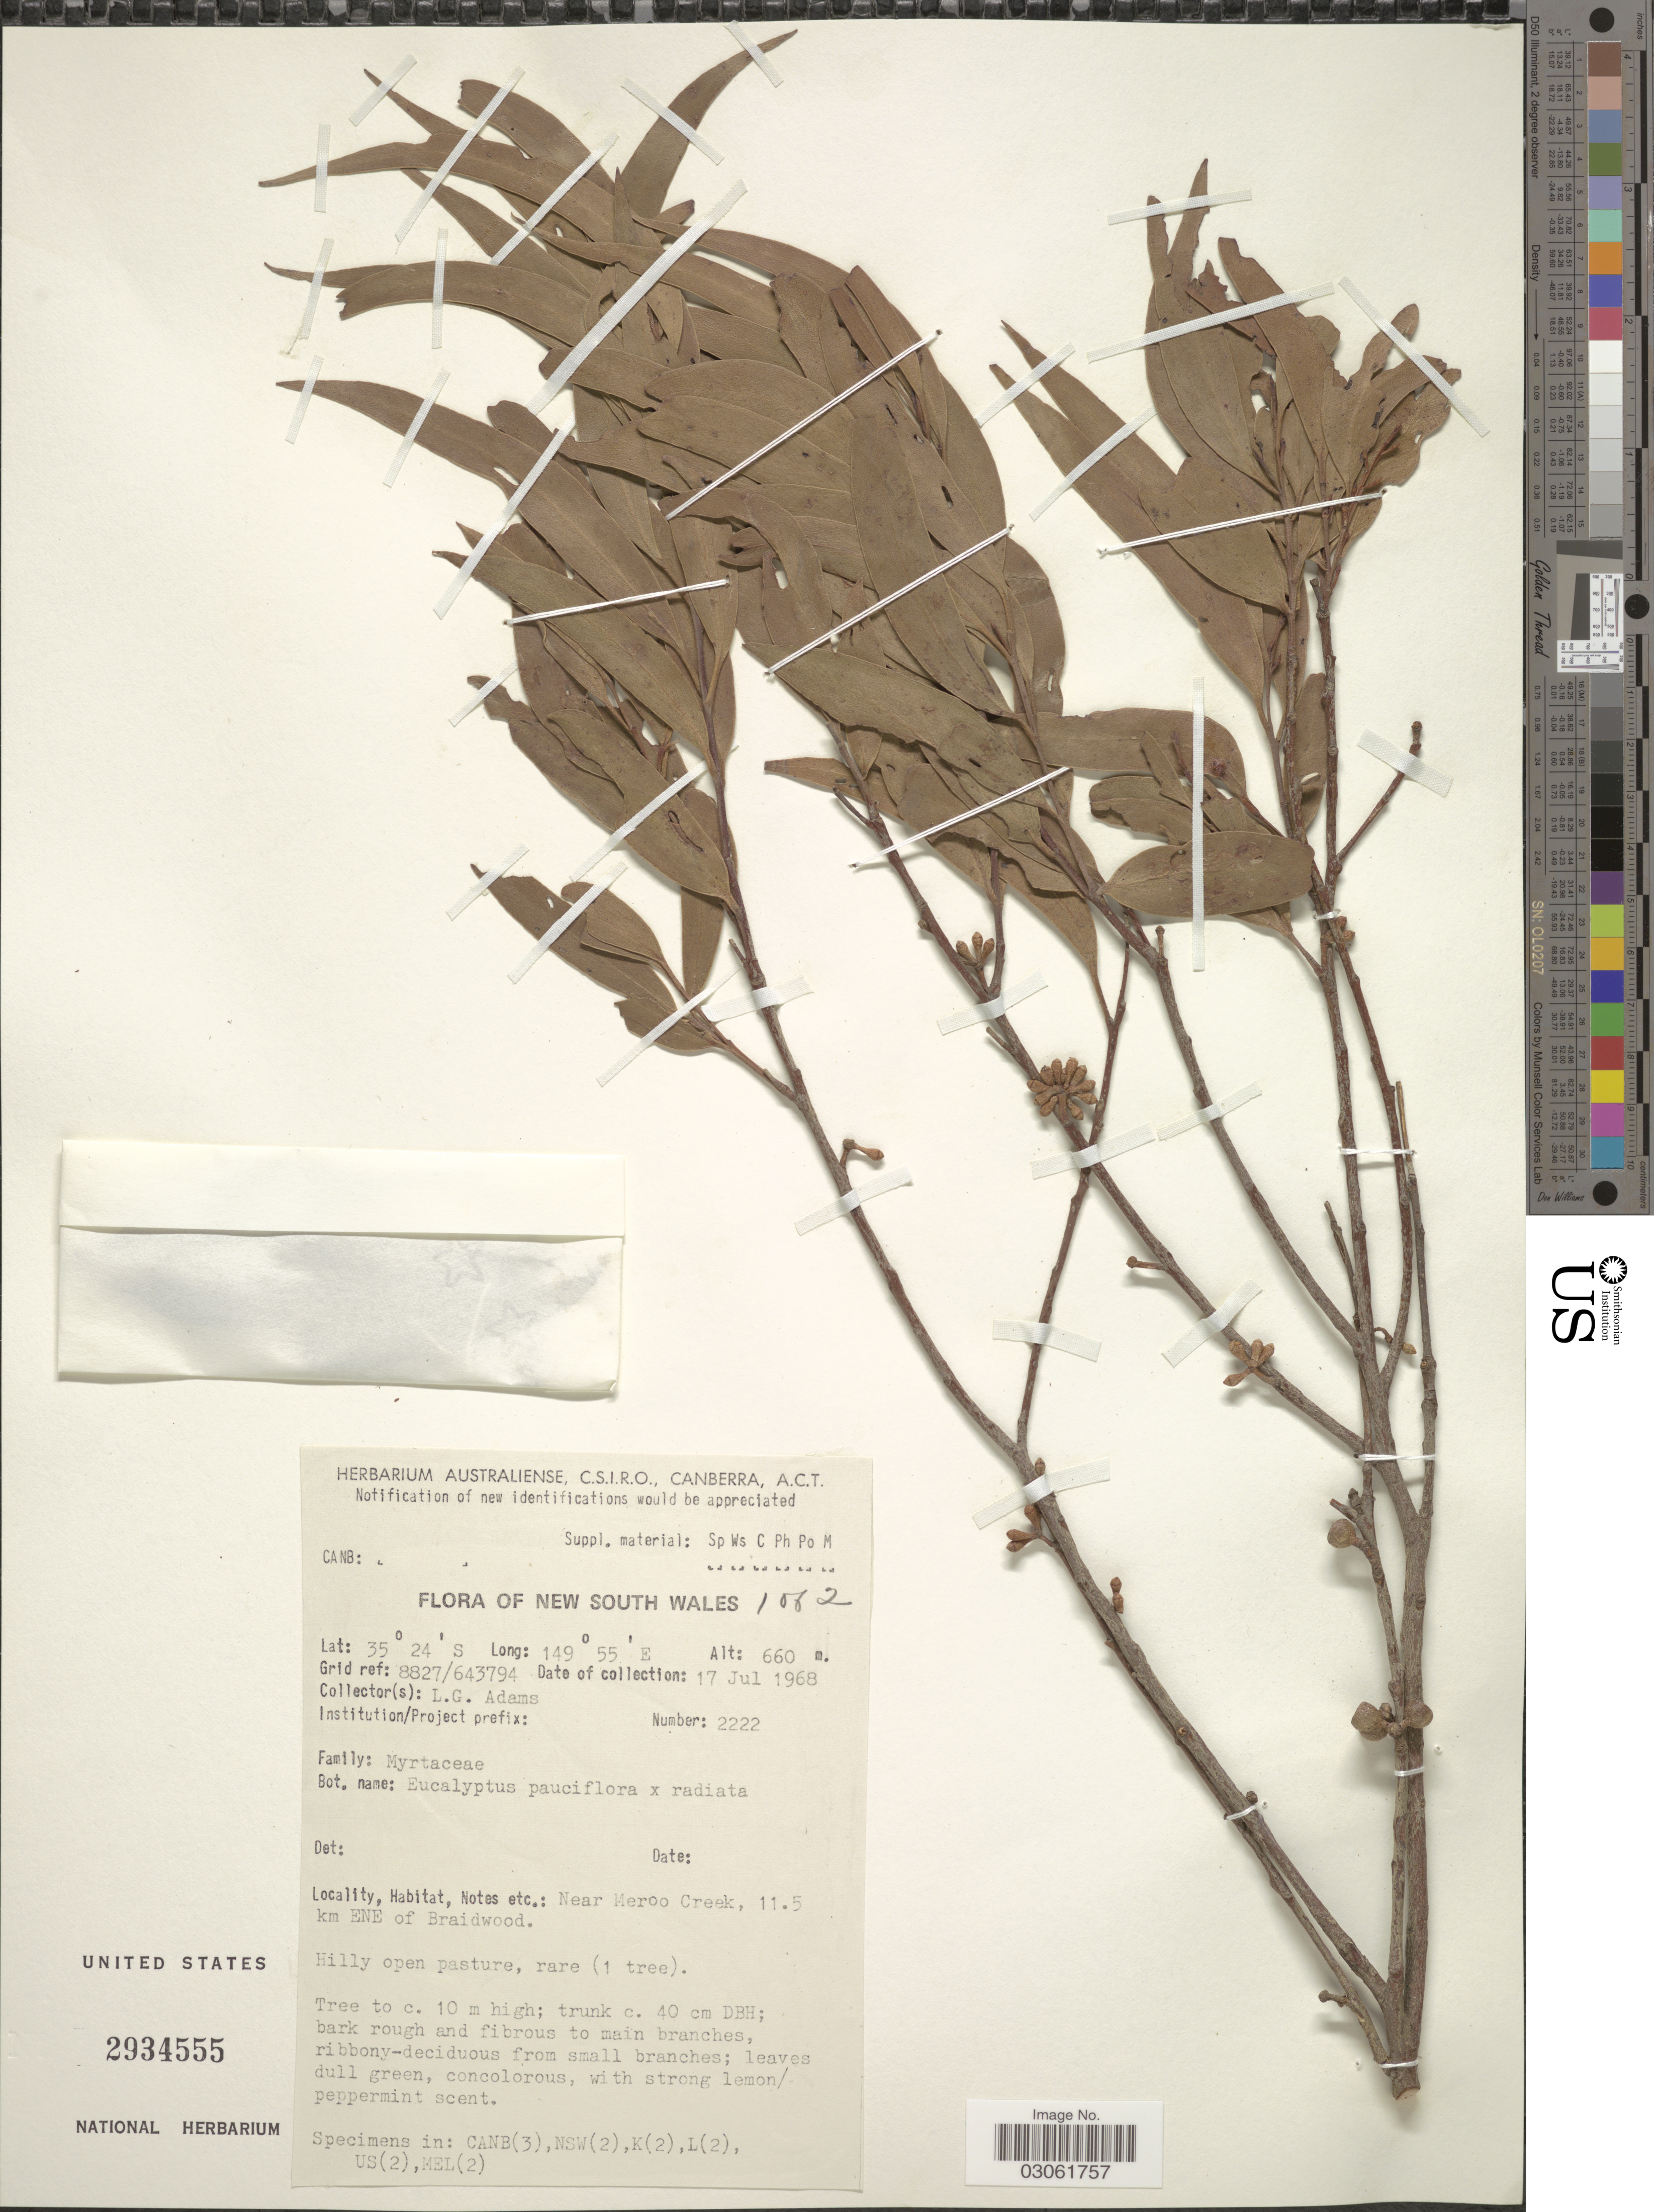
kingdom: Plantae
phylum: Tracheophyta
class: Magnoliopsida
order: Myrtales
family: Myrtaceae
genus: Eucalyptus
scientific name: Eucalyptus pauciflora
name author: Sieber ex Spreng.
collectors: L. G. Adams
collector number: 2222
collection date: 1968-07-17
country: Australia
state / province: New South Wales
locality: Grid ref: 8827/ 643794. Near Meroo Creek, 11.5 km ENE of Braidwood.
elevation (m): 660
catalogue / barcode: US 2934555